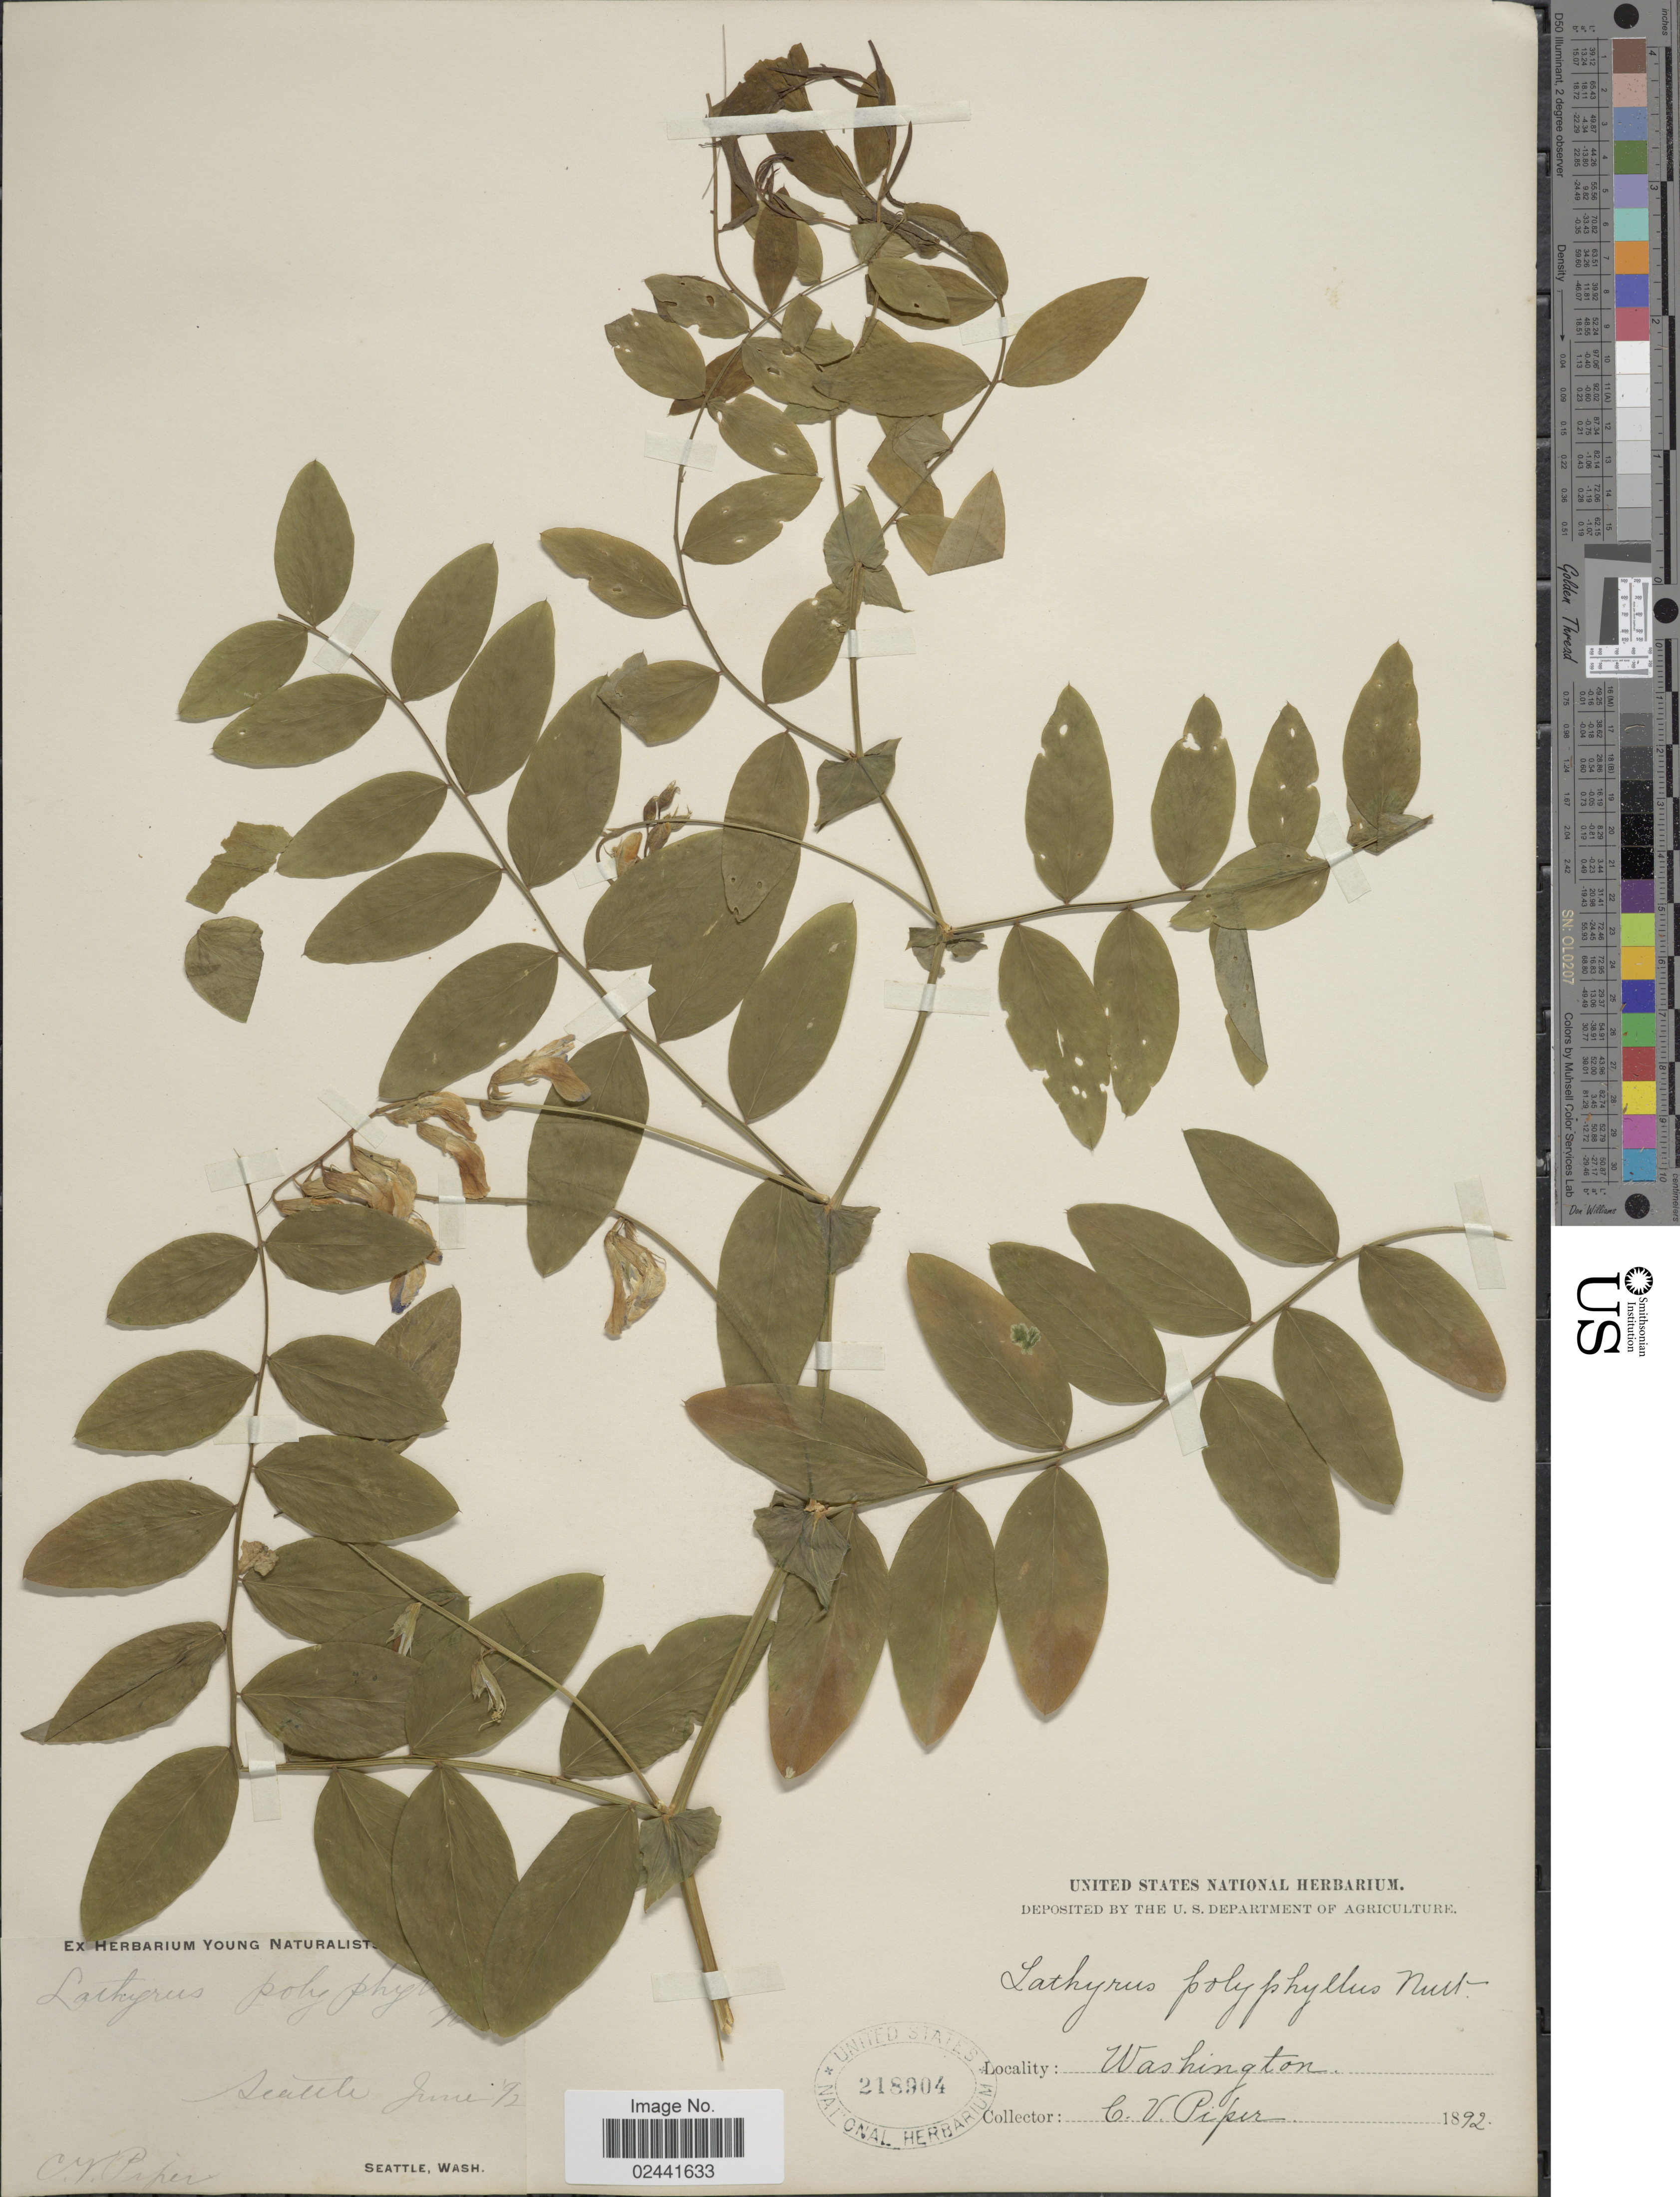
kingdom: Plantae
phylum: Tracheophyta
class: Magnoliopsida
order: Fabales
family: Fabaceae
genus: Lathyrus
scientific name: Lathyrus polyphyllus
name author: Nutt.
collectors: C. V. Piper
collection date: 1892-06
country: United States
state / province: Washington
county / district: King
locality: Seattle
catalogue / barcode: US 218904